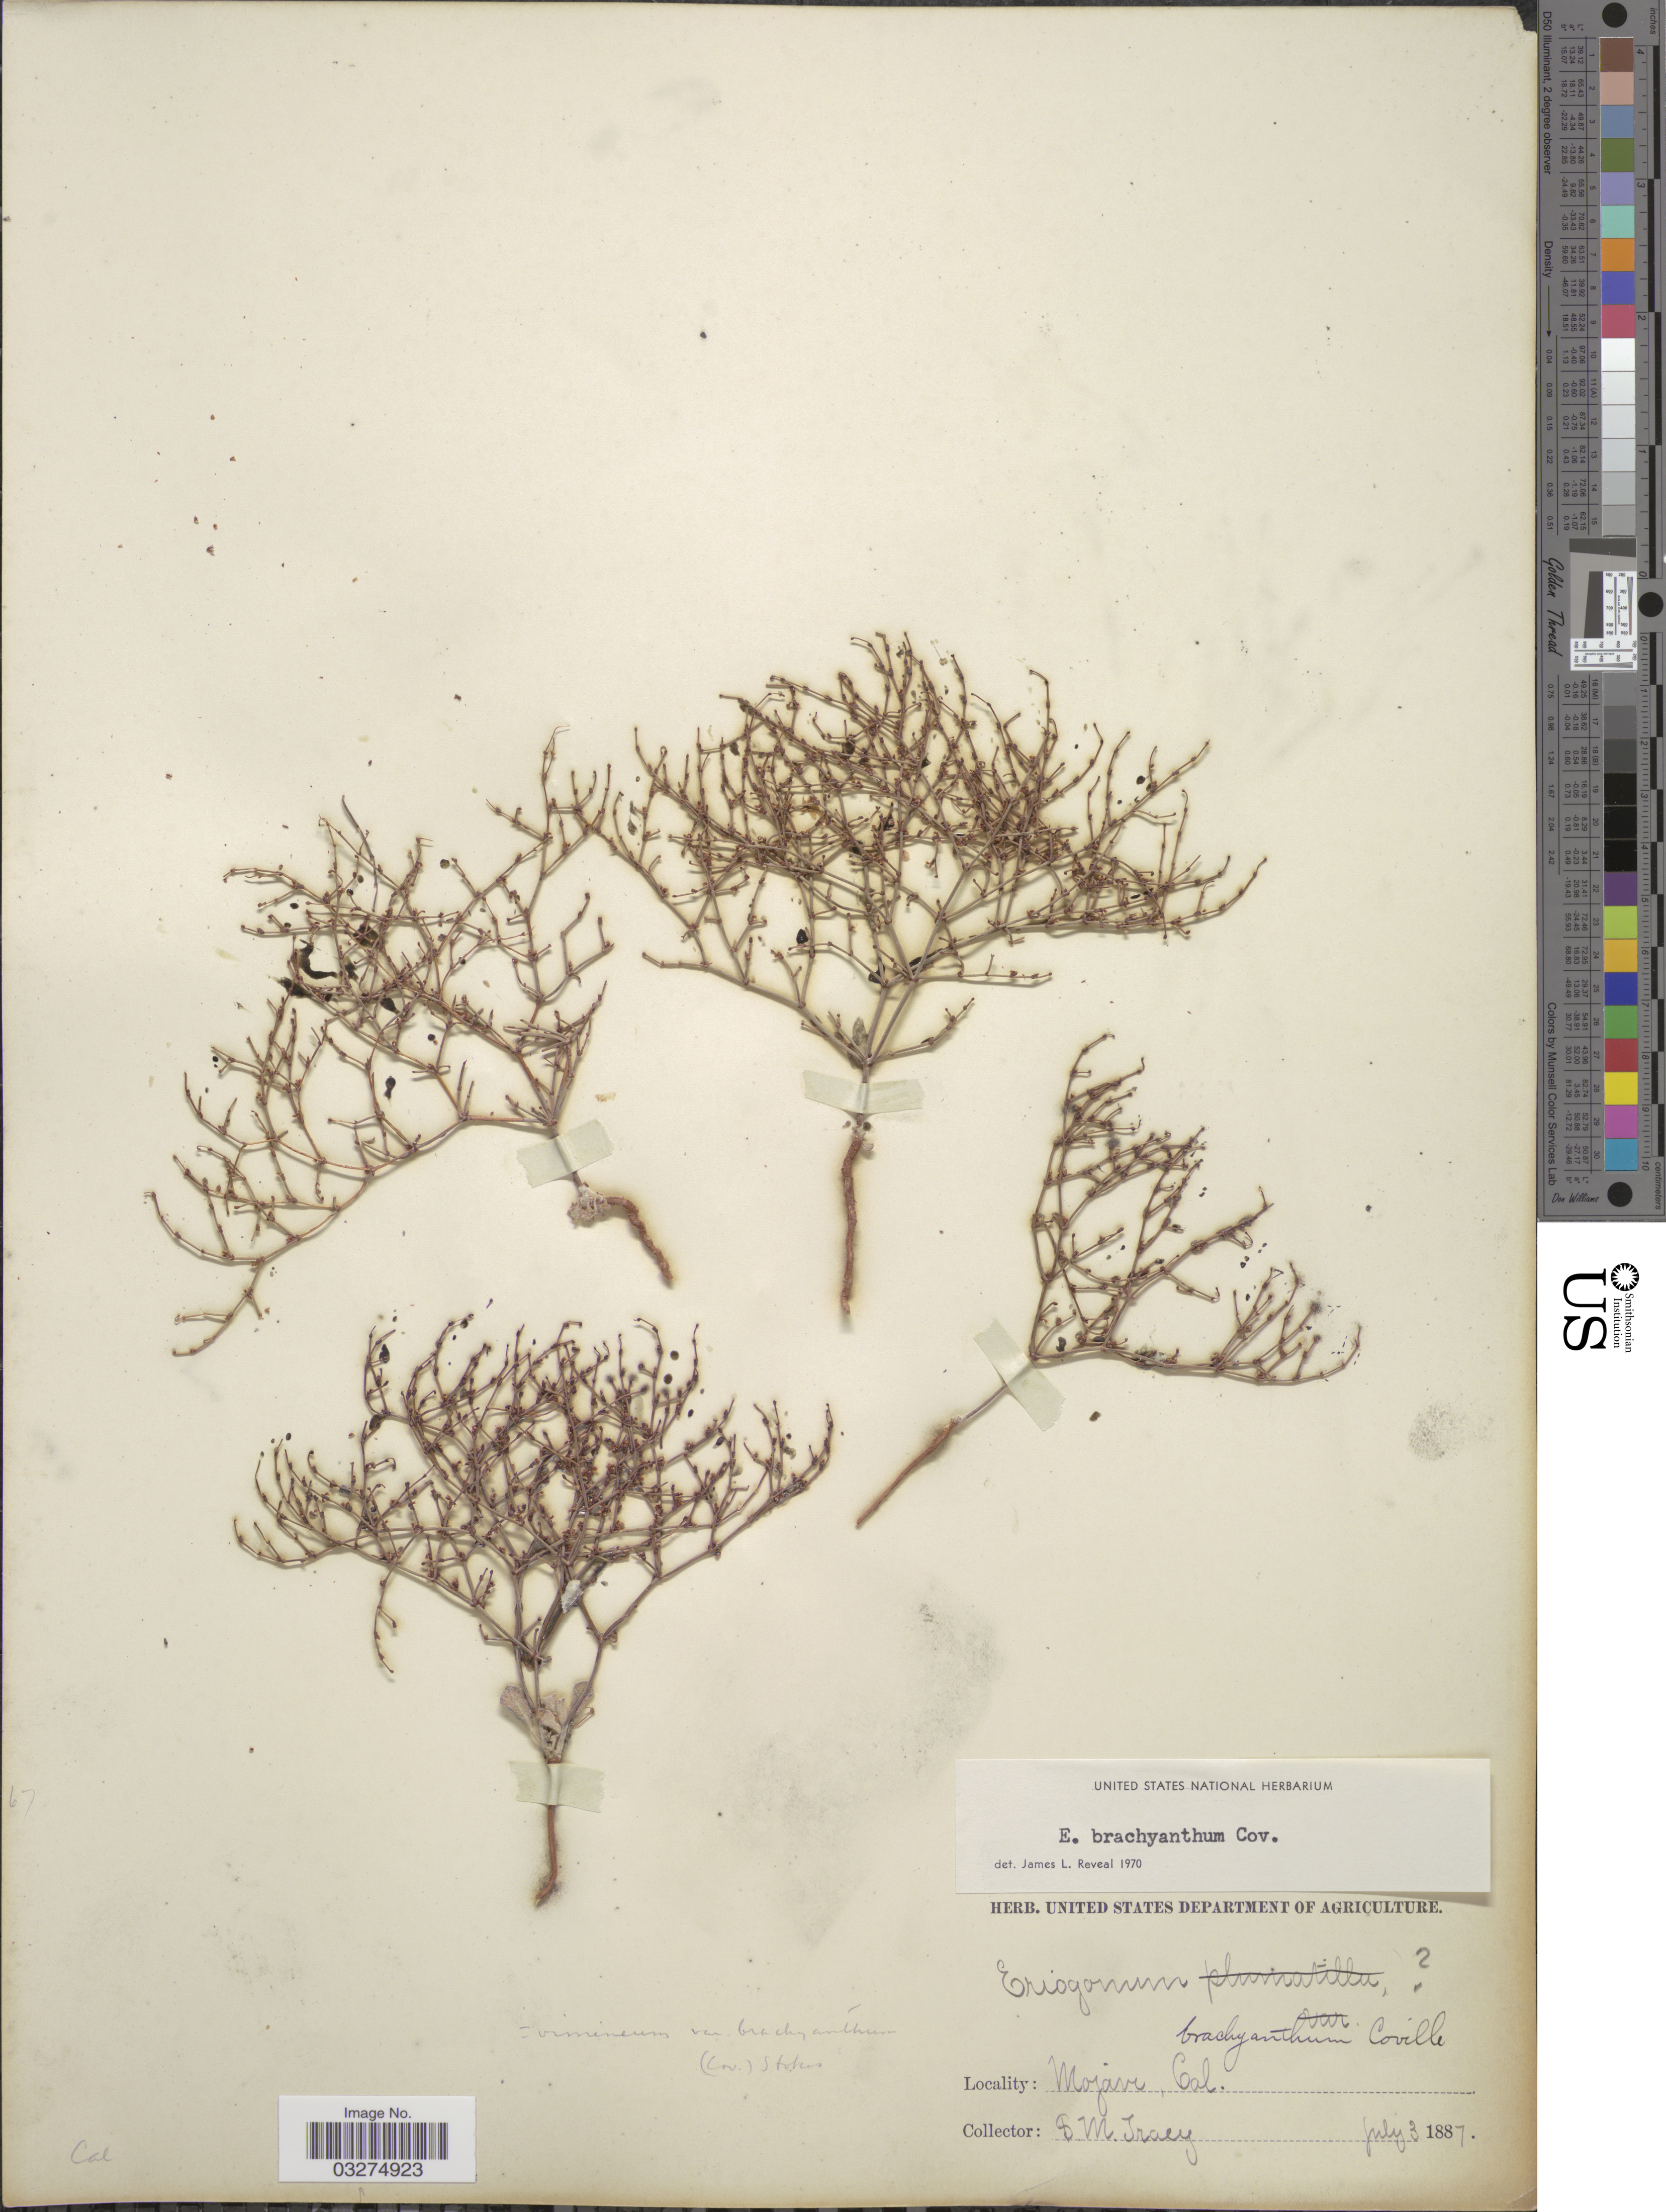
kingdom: Plantae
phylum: Tracheophyta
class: Magnoliopsida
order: Caryophyllales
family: Polygonaceae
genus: Eriogonum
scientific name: Eriogonum brachyanthum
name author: Coville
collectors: S. M. Tracy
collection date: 1887-07-03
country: United States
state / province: California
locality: Mojave, Cal.